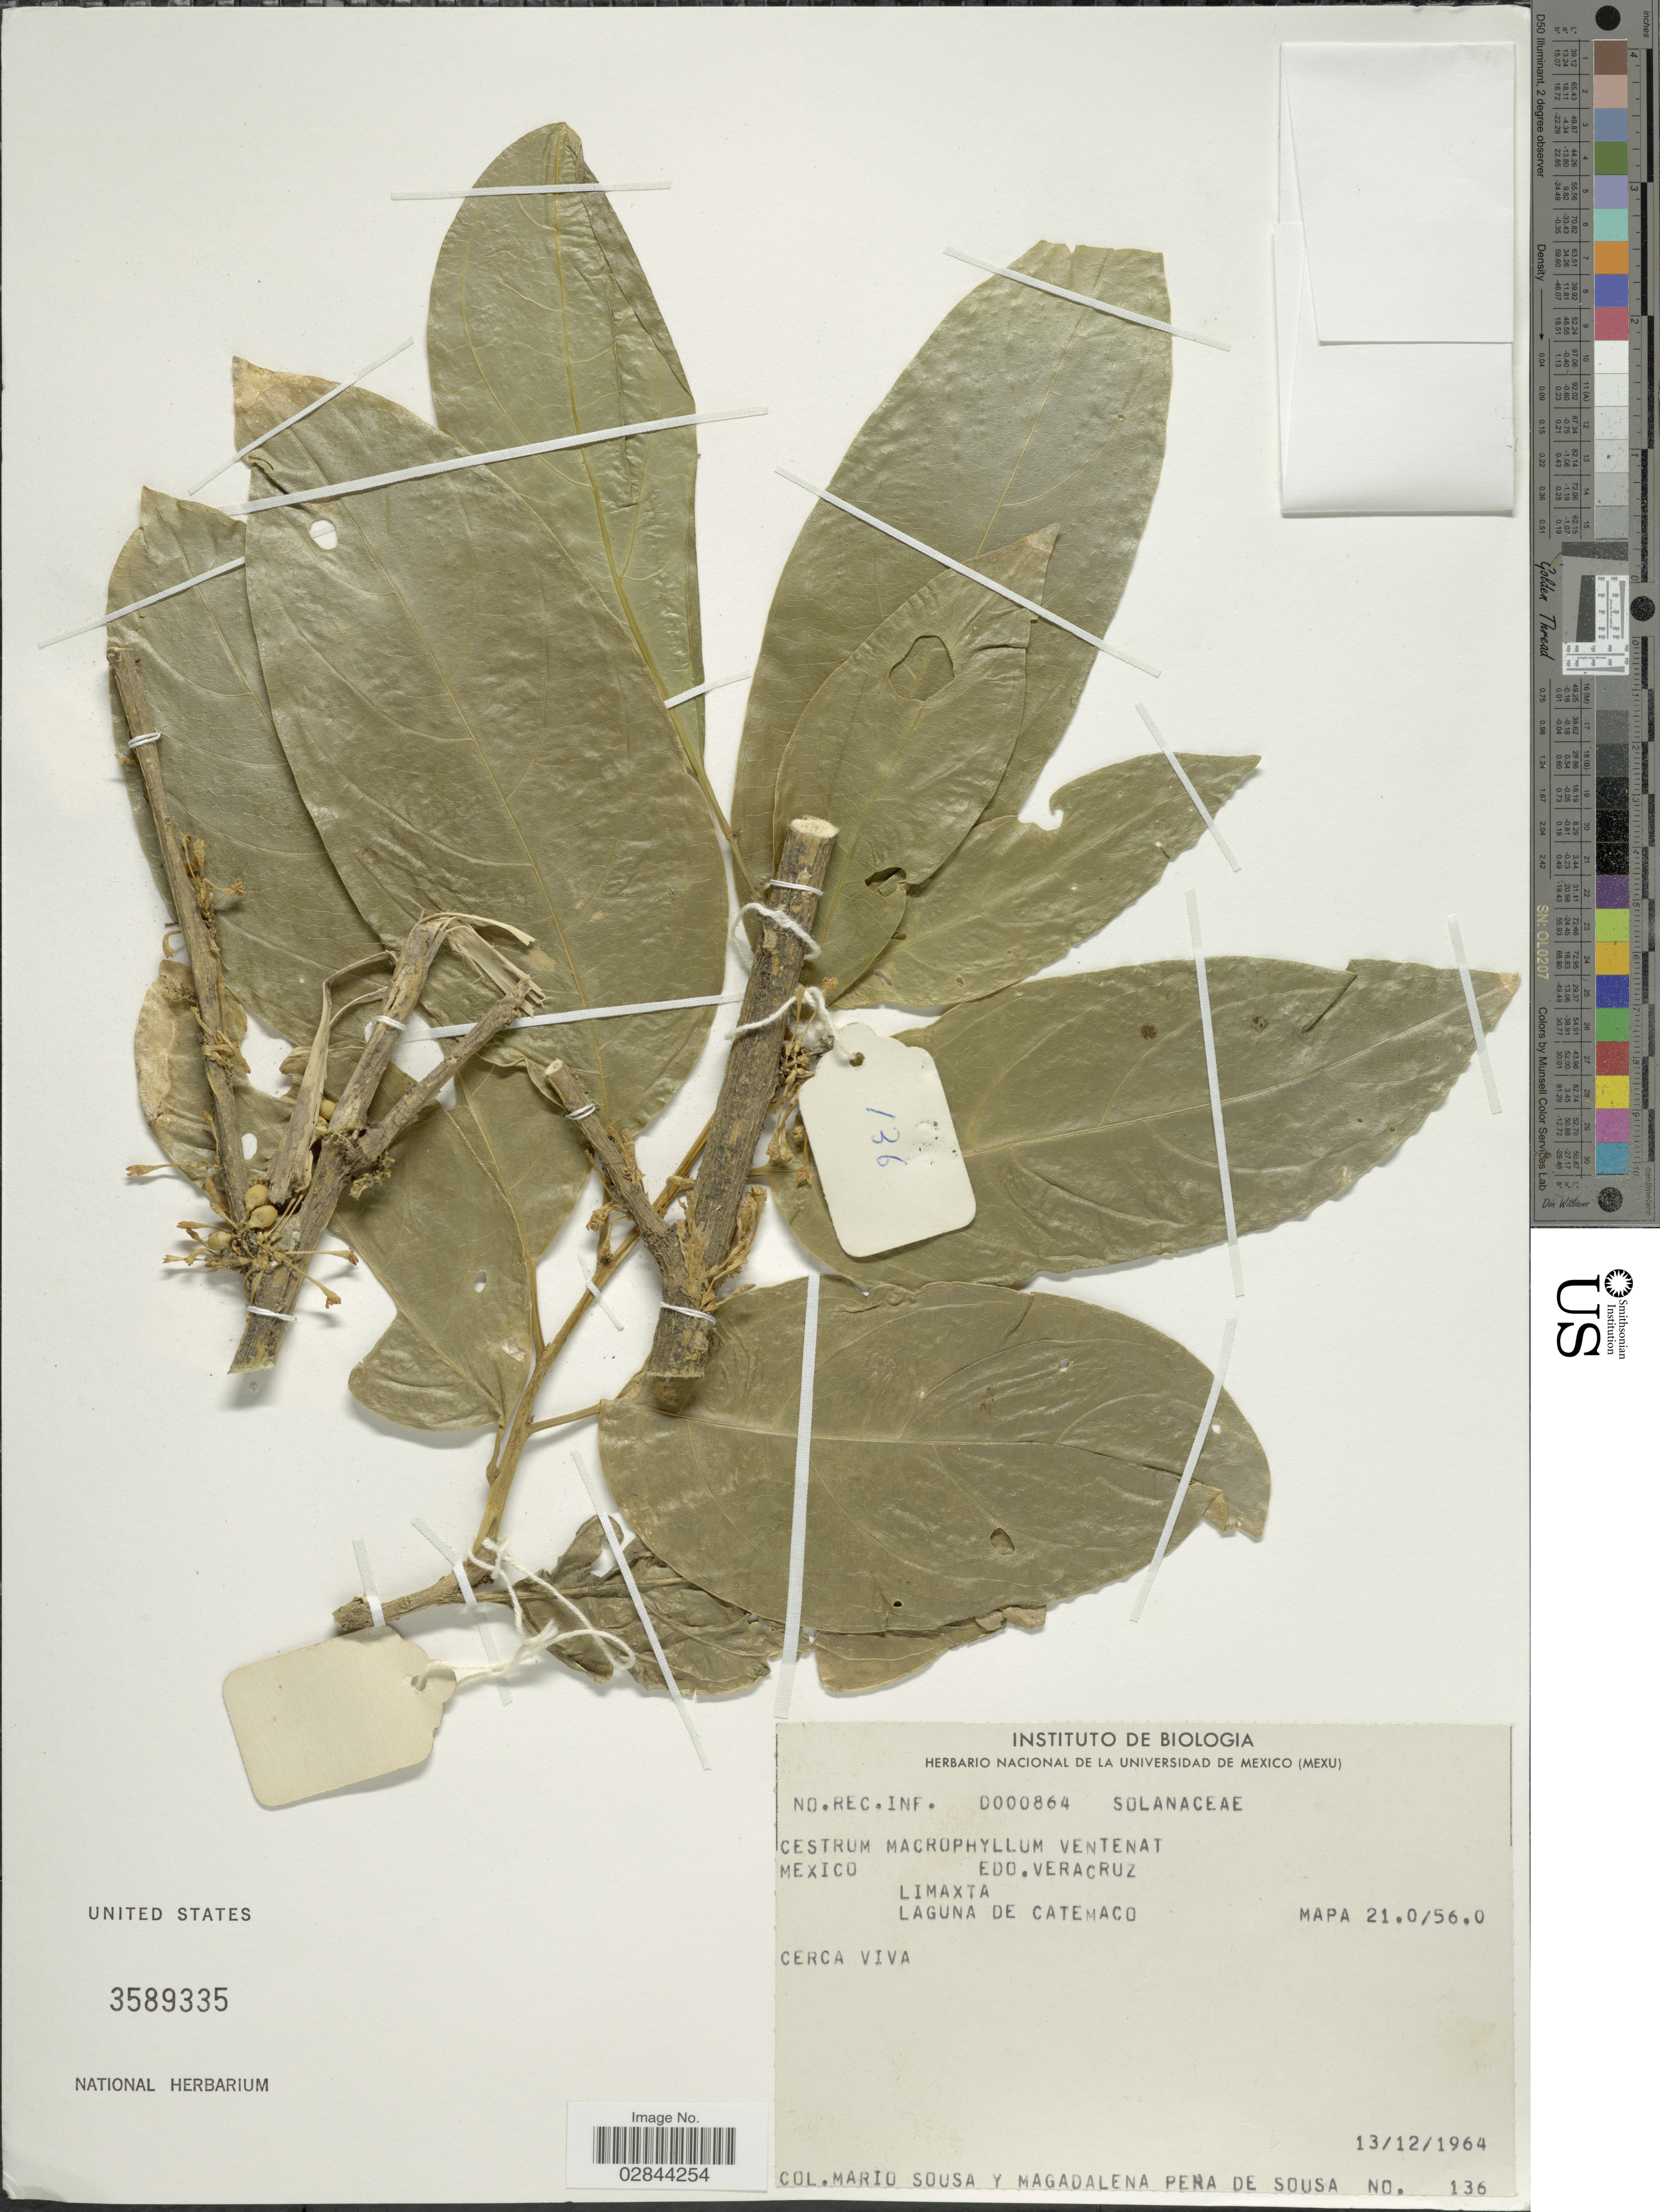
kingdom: Plantae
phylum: Tracheophyta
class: Magnoliopsida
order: Solanales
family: Solanaceae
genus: Cestrum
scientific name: Cestrum macrophyllum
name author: Vent.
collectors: M. Sousa S. & M. Pena de Sousa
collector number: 136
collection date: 1964-12-13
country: Mexico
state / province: Veracruz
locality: Edo. Veracruz, Limaxta, Laguna de Catemaco, Mapa 21.0/56.0, Cerca Viva.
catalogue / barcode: US 3589335